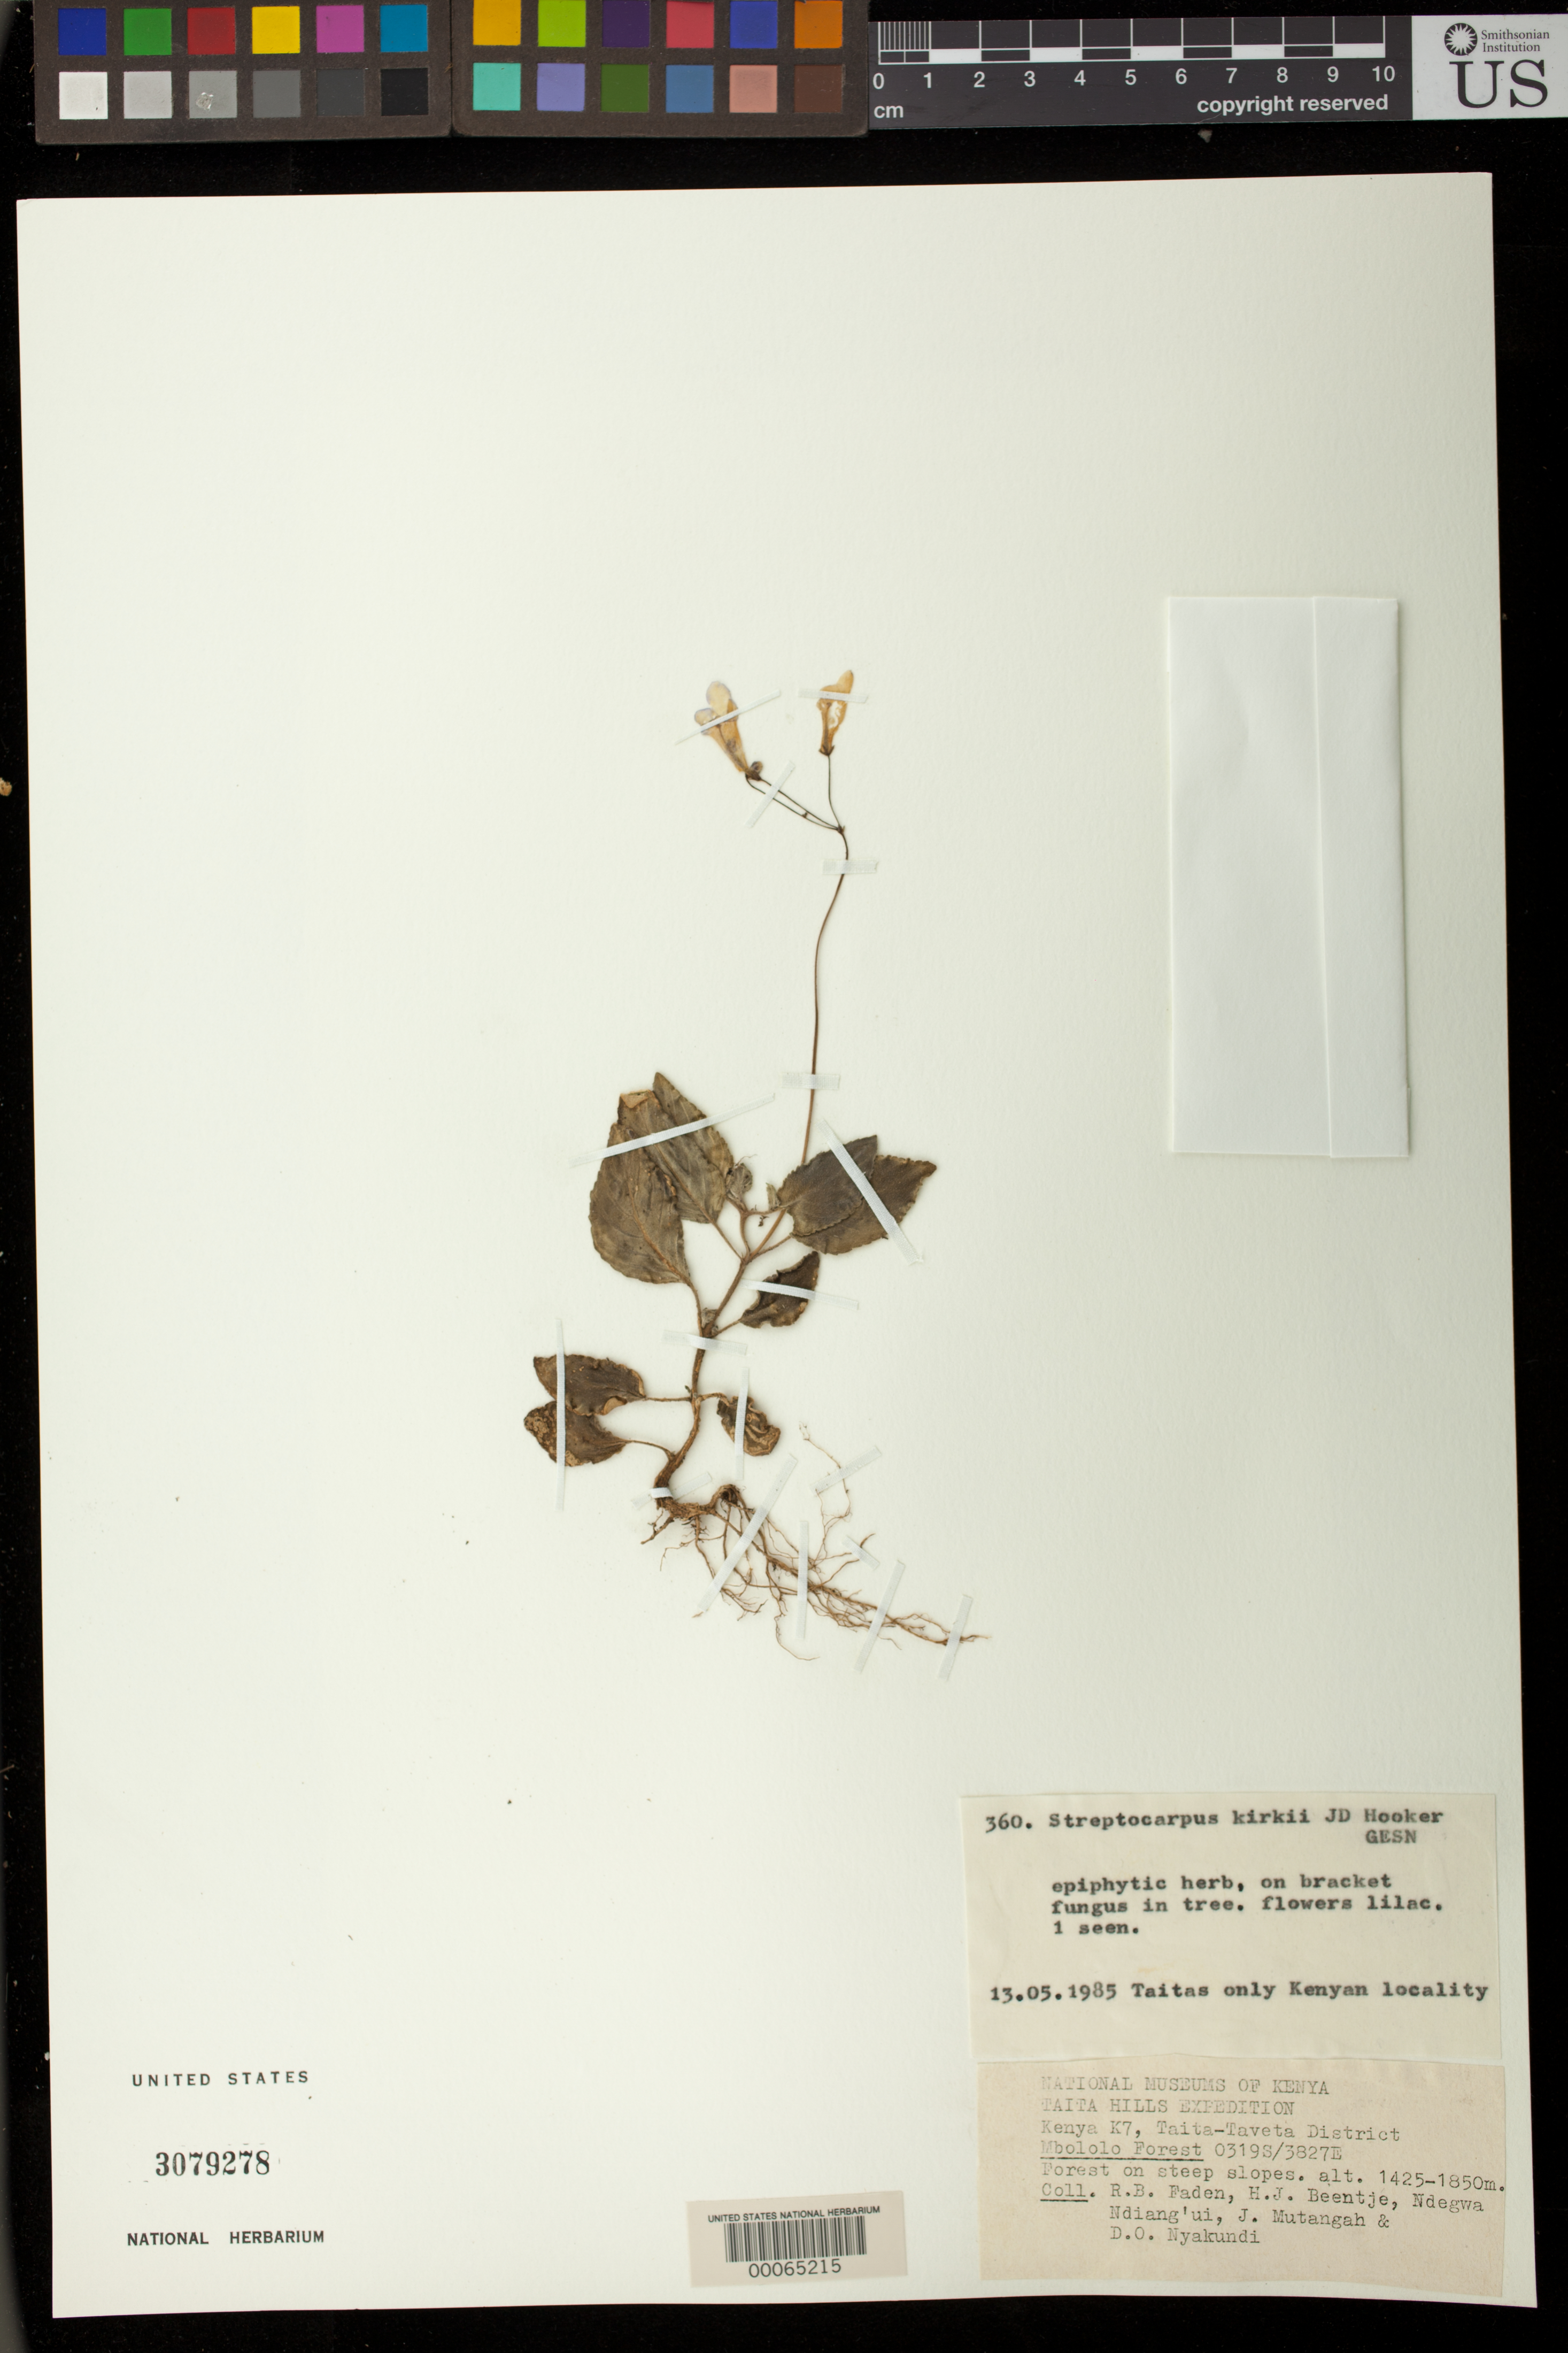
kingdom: Plantae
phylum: Tracheophyta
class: Magnoliopsida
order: Lamiales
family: Gesneriaceae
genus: Streptocarpus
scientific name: Streptocarpus kirkii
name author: Hook. f.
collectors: R. B. Faden, H. J. Beentje, N. Ndiang'ui, J. Mutangah & D. Nyakundi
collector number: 360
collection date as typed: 13 May 1985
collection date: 1985-05-13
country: Kenya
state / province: Taita Taveta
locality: Taita-taveta dist., Mbololo forest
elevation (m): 1425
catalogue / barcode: US 3079278